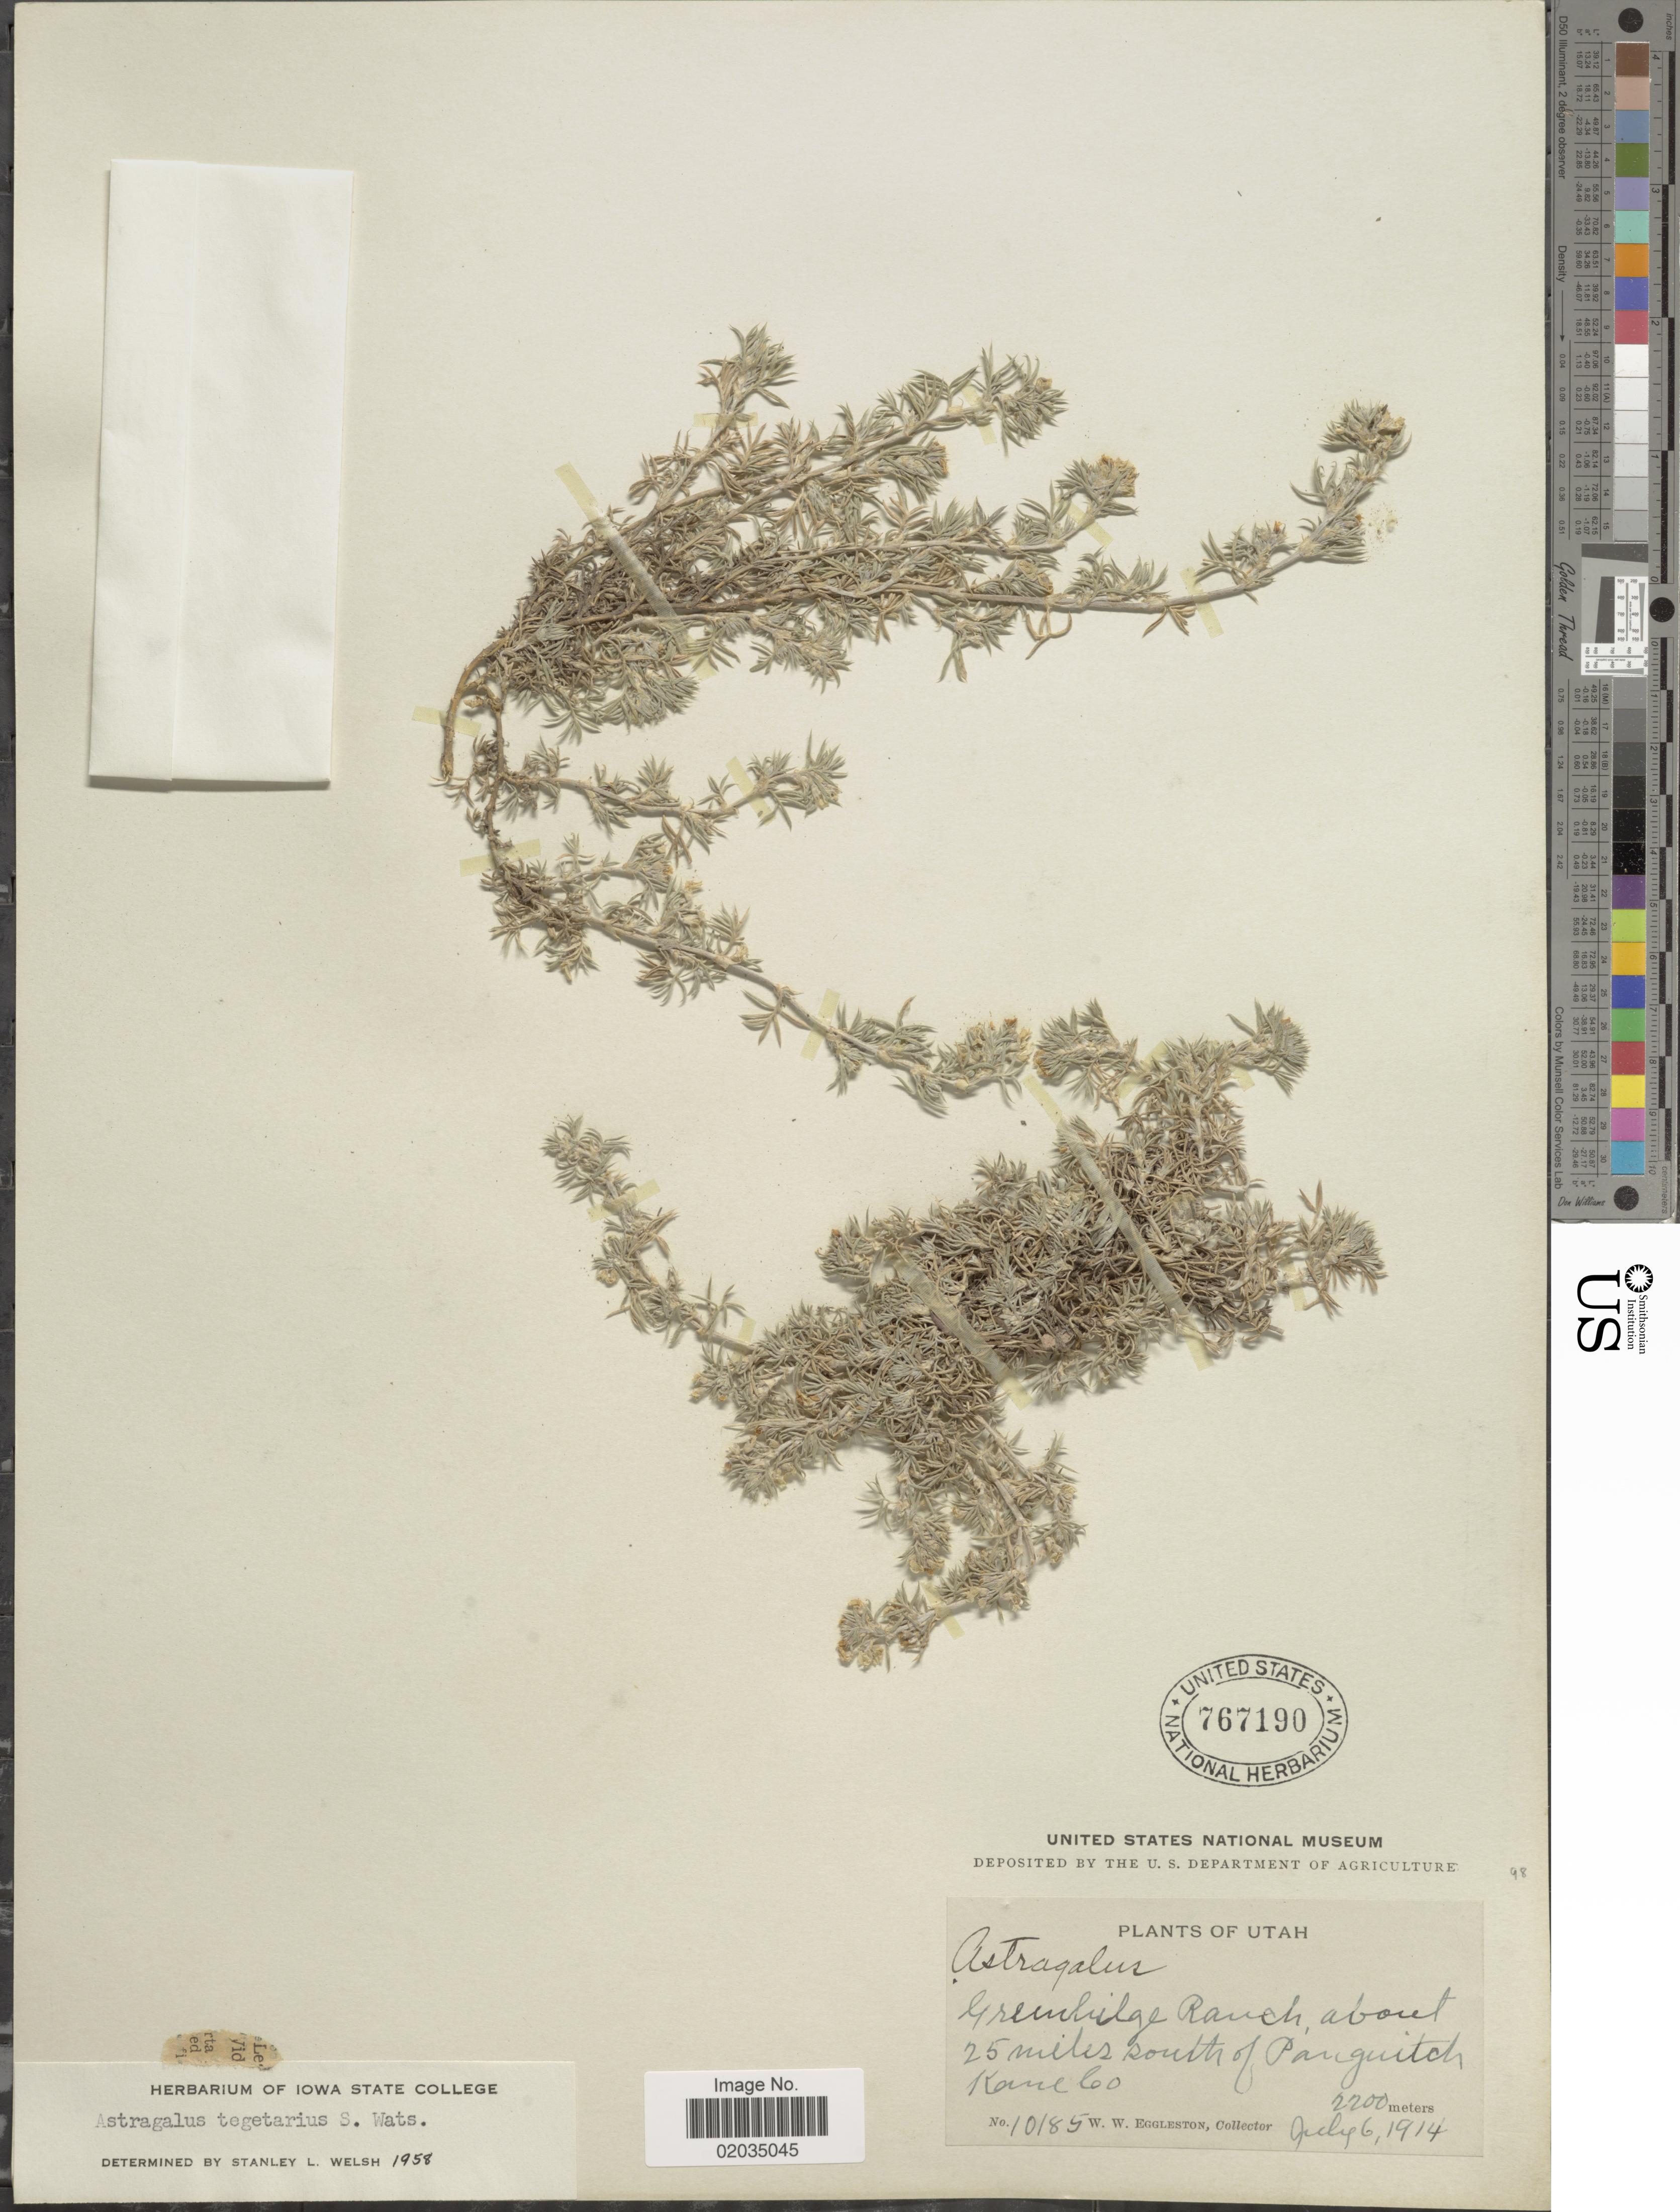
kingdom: Plantae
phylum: Tracheophyta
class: Magnoliopsida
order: Fabales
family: Fabaceae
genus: Astragalus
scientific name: Astragalus tegetarioides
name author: M.E. Jones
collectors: W. W. Eggleston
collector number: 10185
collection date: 1914-07-06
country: United States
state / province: Utah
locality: Greenbridge Ranch, about 25 miles south of Panguitch, Kane Co.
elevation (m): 2200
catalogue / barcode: US 767190